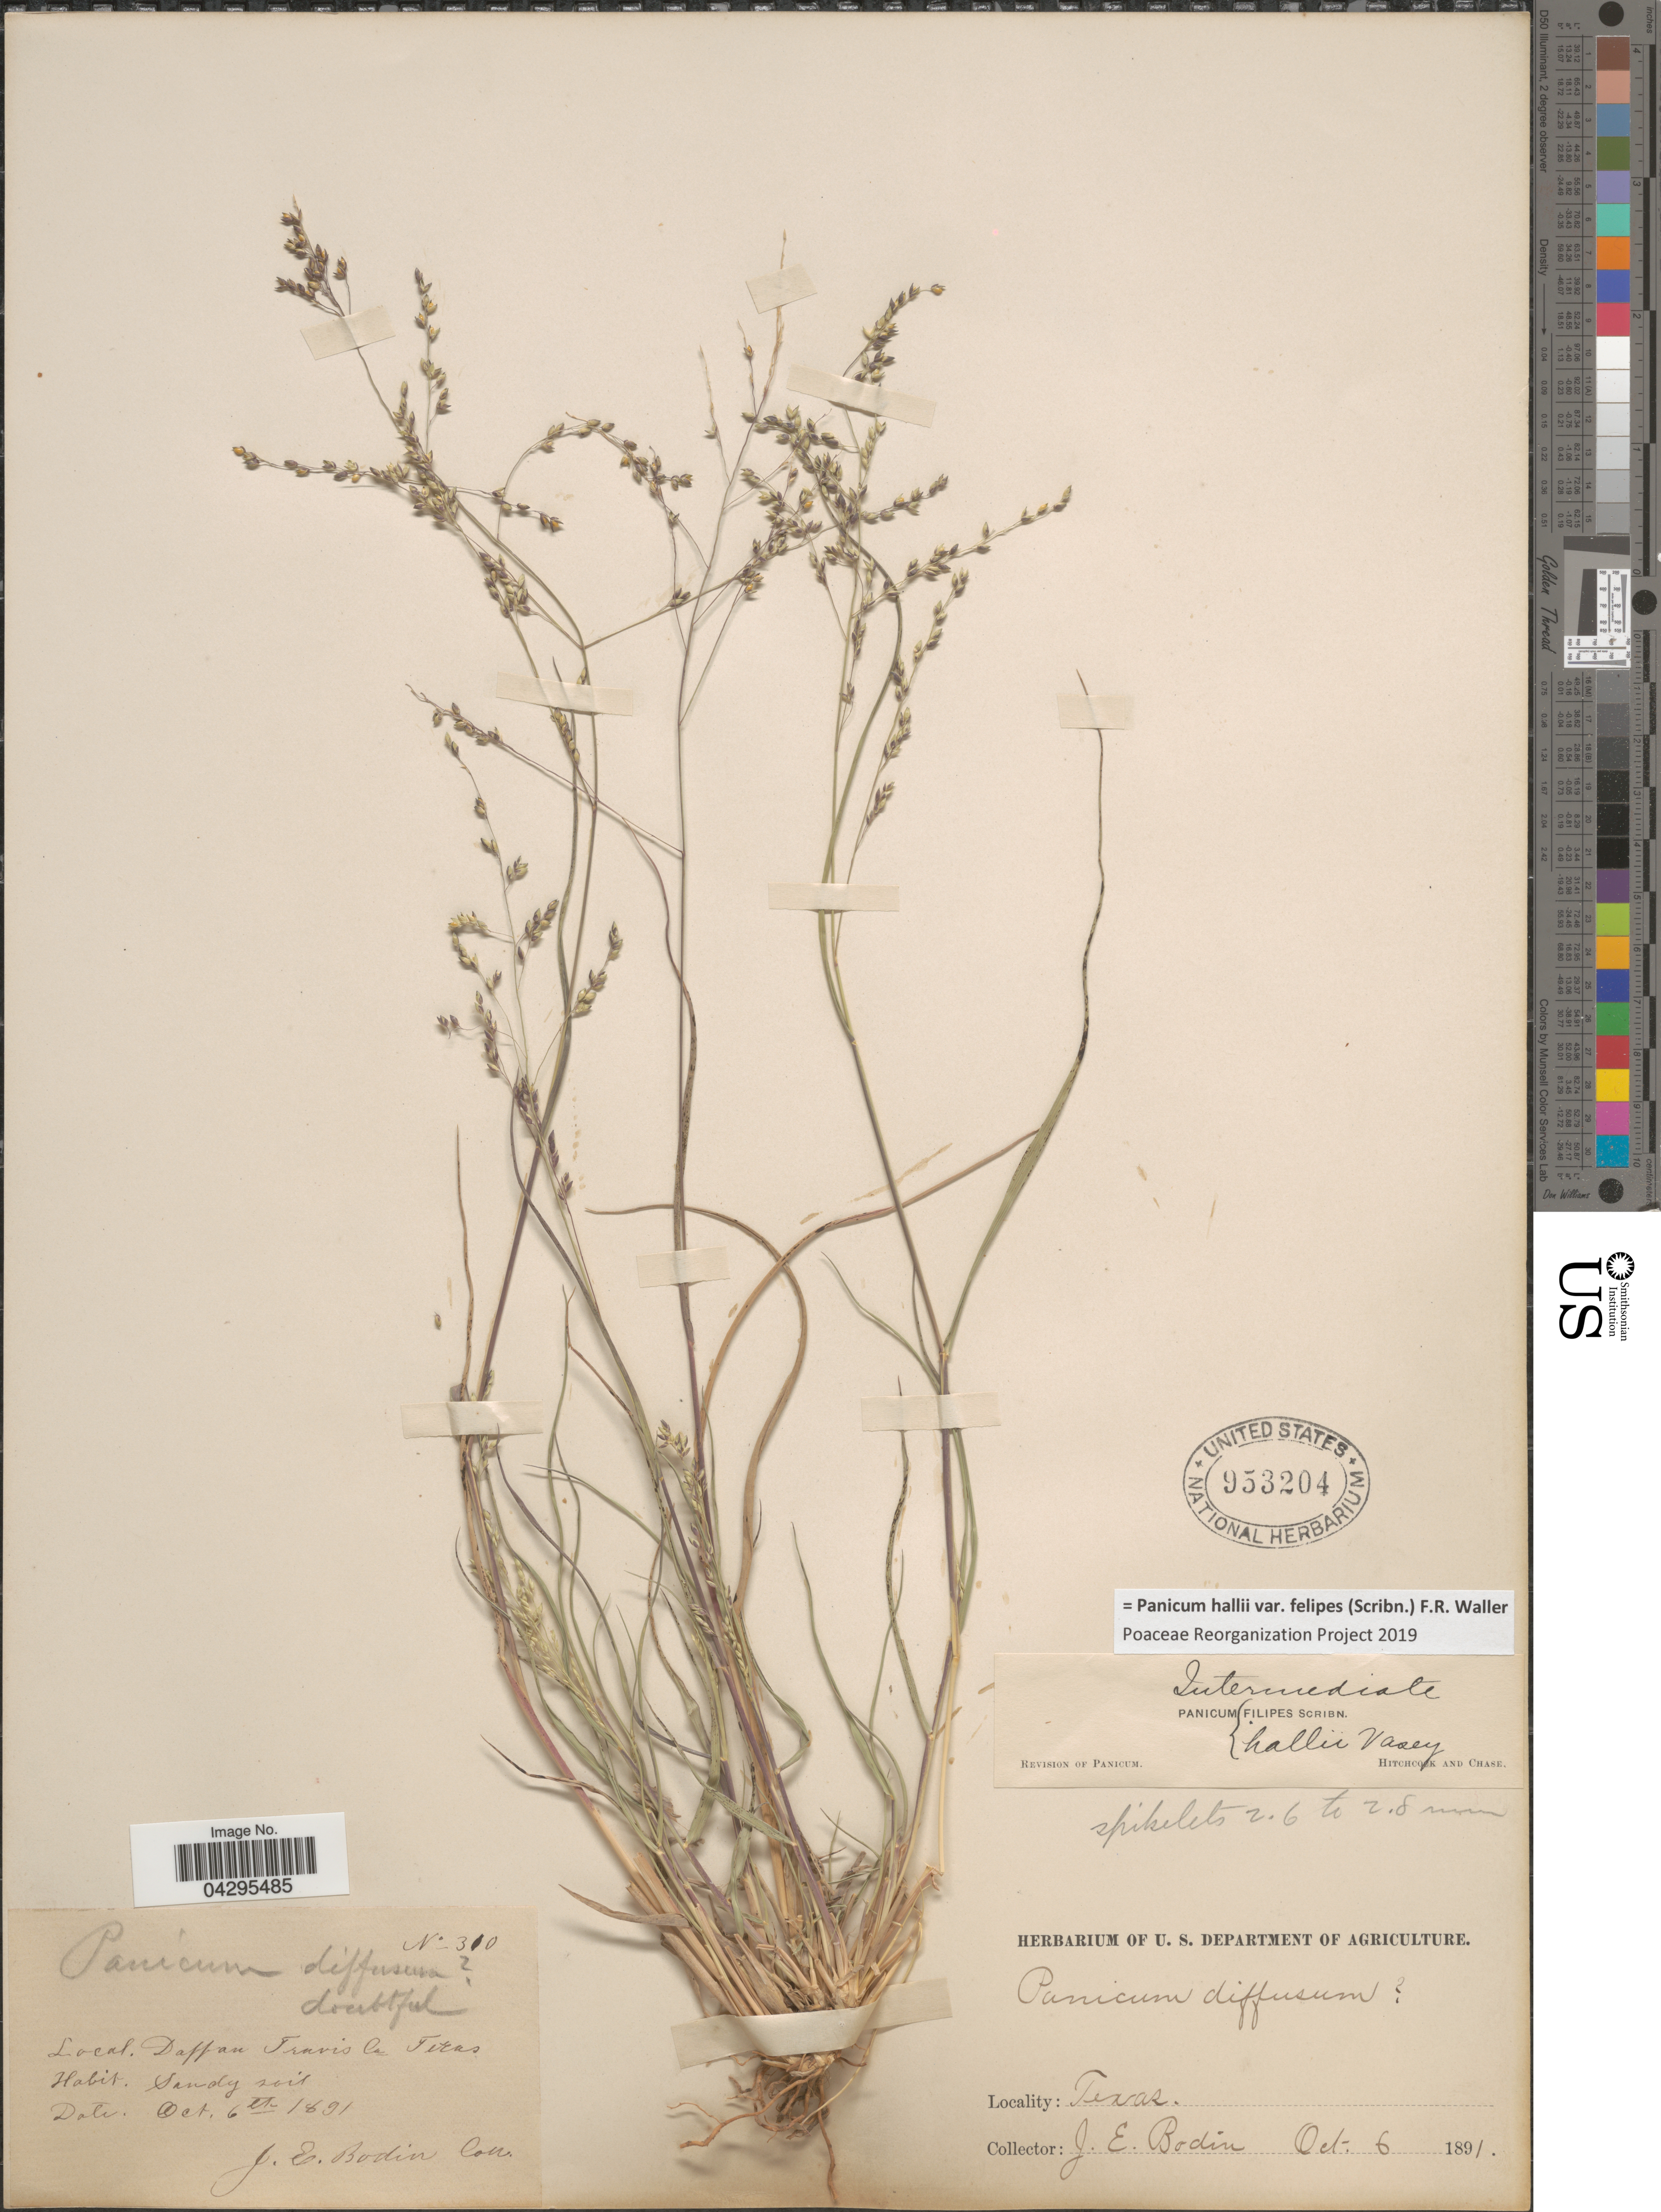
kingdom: Plantae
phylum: Tracheophyta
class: Liliopsida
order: Poales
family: Poaceae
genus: Panicum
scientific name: Panicum hallii var. felipes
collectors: J. E. Bodin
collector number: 310*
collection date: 1891-10-06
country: United States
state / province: Texas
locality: Daffan Travis Co.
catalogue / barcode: US 953204